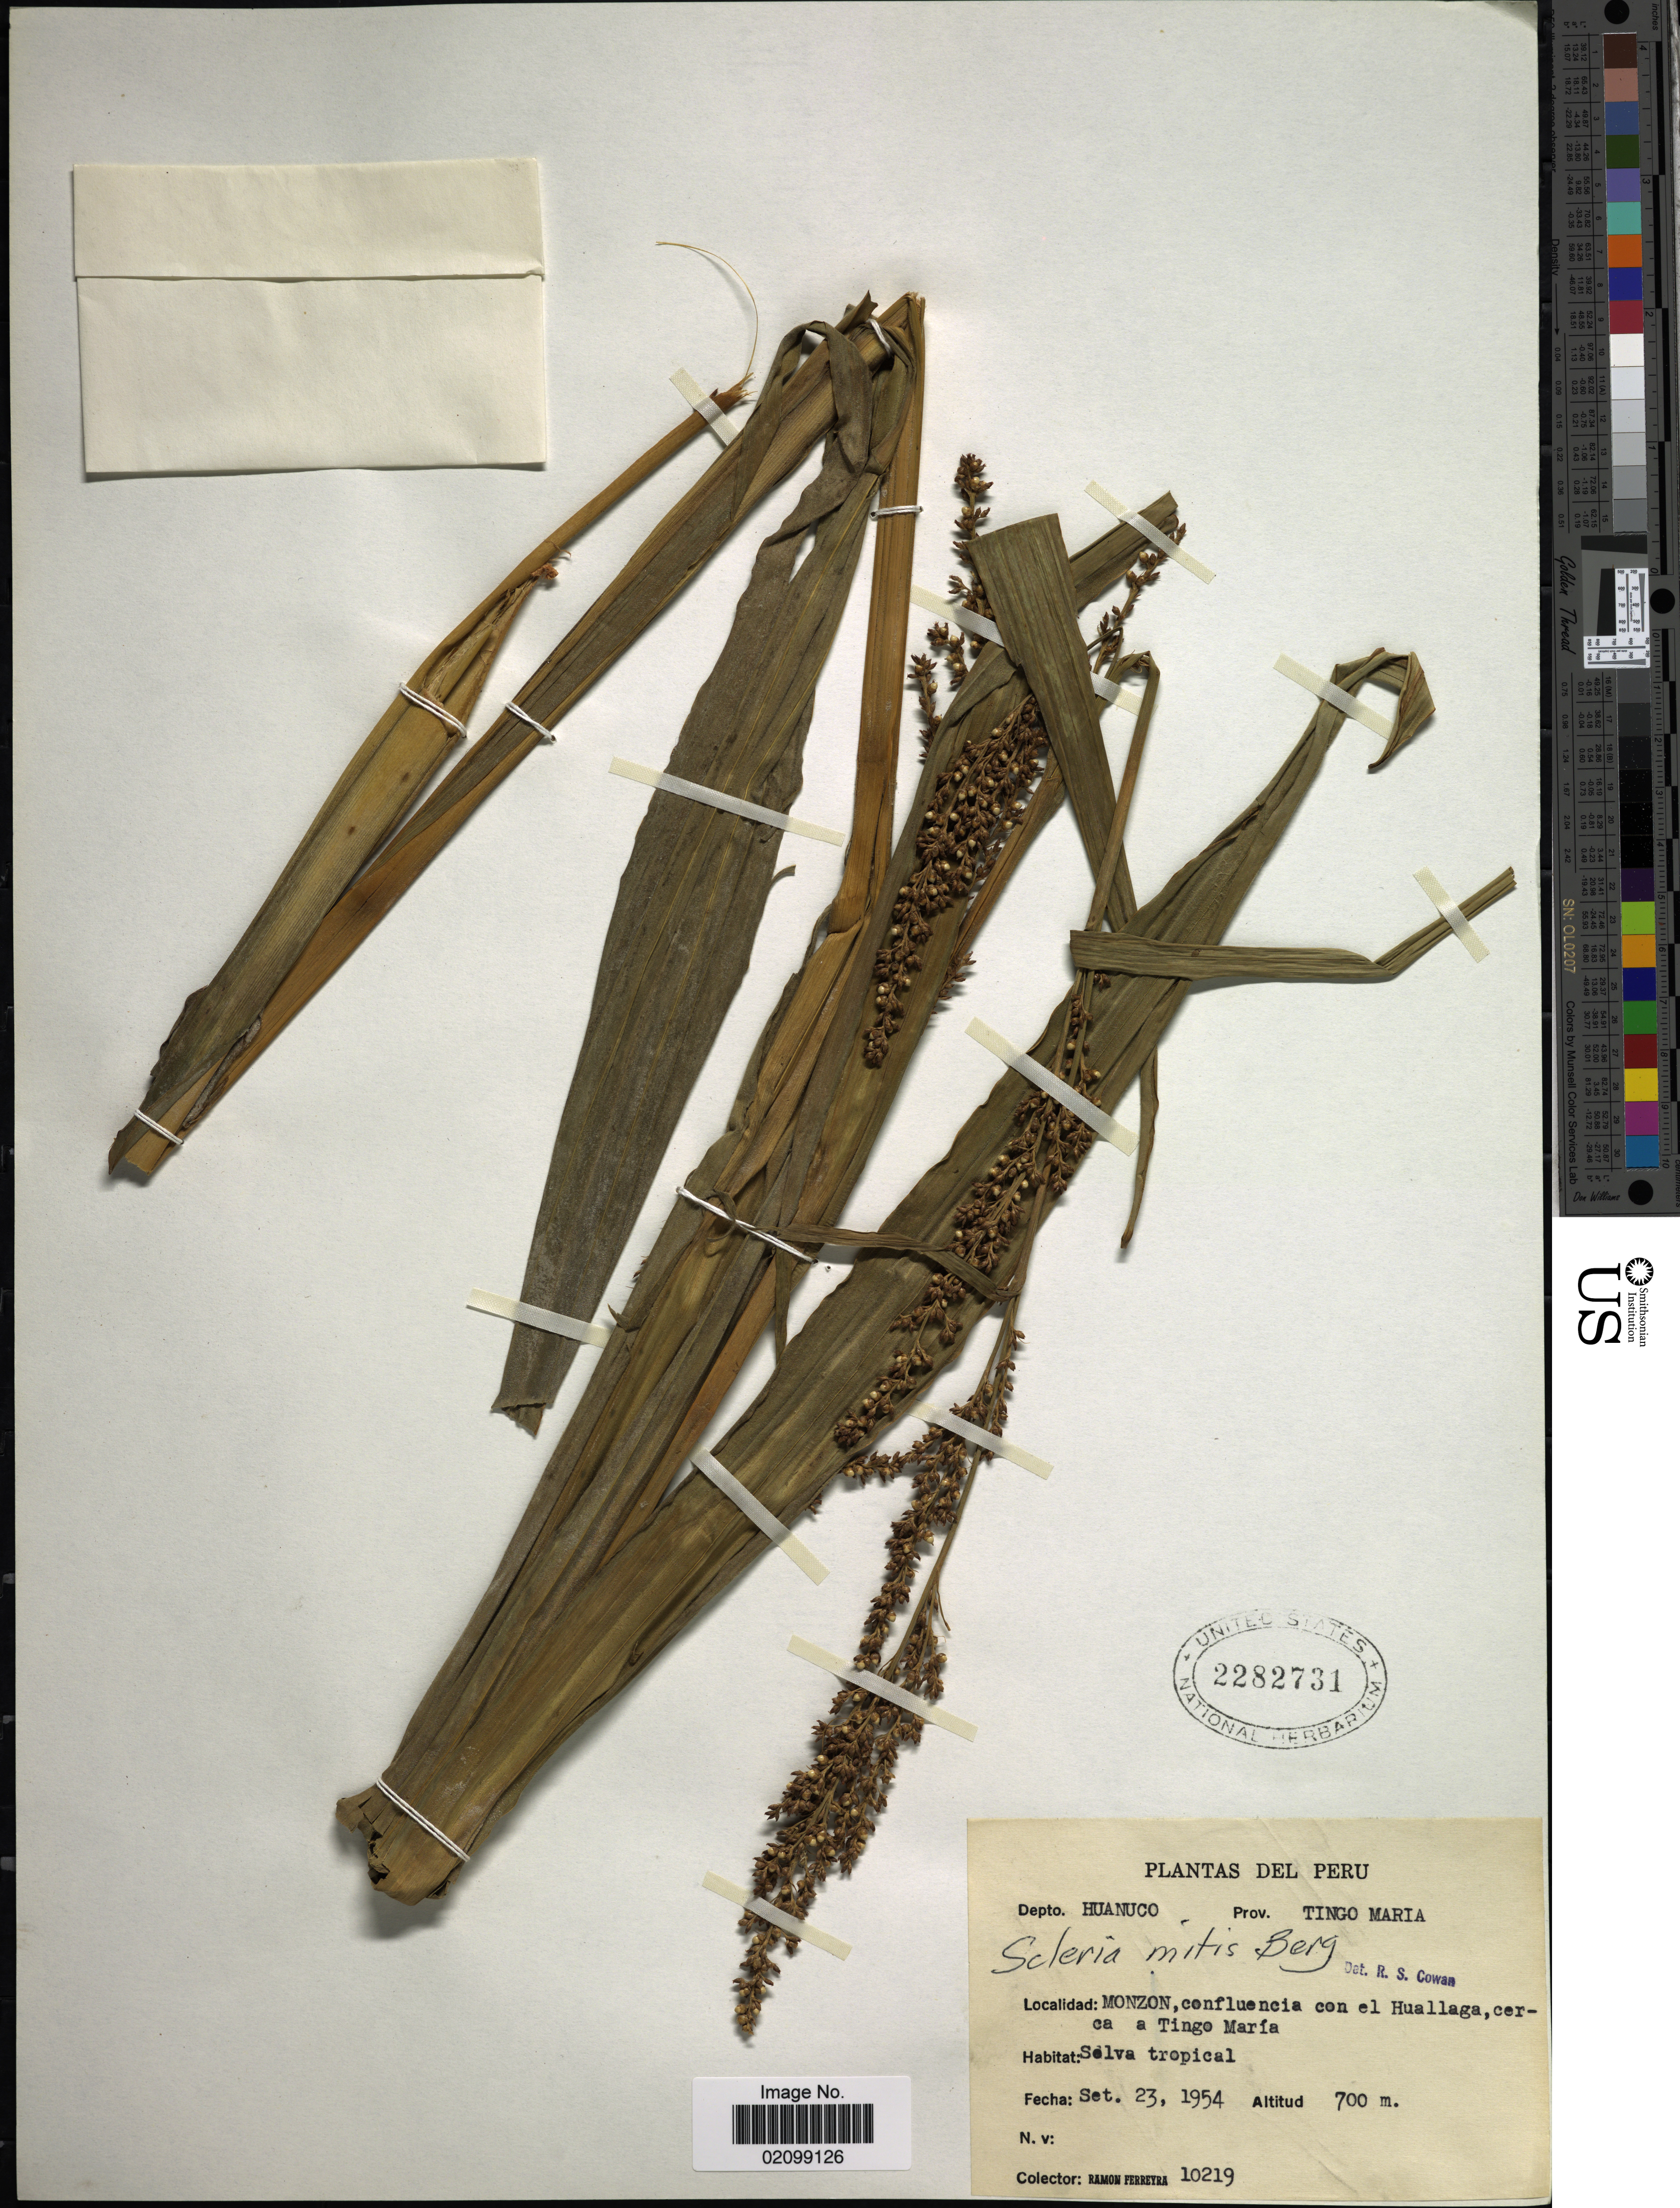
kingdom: Plantae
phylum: Tracheophyta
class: Liliopsida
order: Poales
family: Cyperaceae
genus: Scleria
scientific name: Scleria mitis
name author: P.J. Bergius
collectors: R. A. Ferreyra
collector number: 10219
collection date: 1954-09-23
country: Peru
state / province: Huánuco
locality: Depto. Huanuco, Prov. Tingo Maria. Monzon, confluencia con el Huallaga, cerca a Tingo Maria.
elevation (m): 700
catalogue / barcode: US 2282731